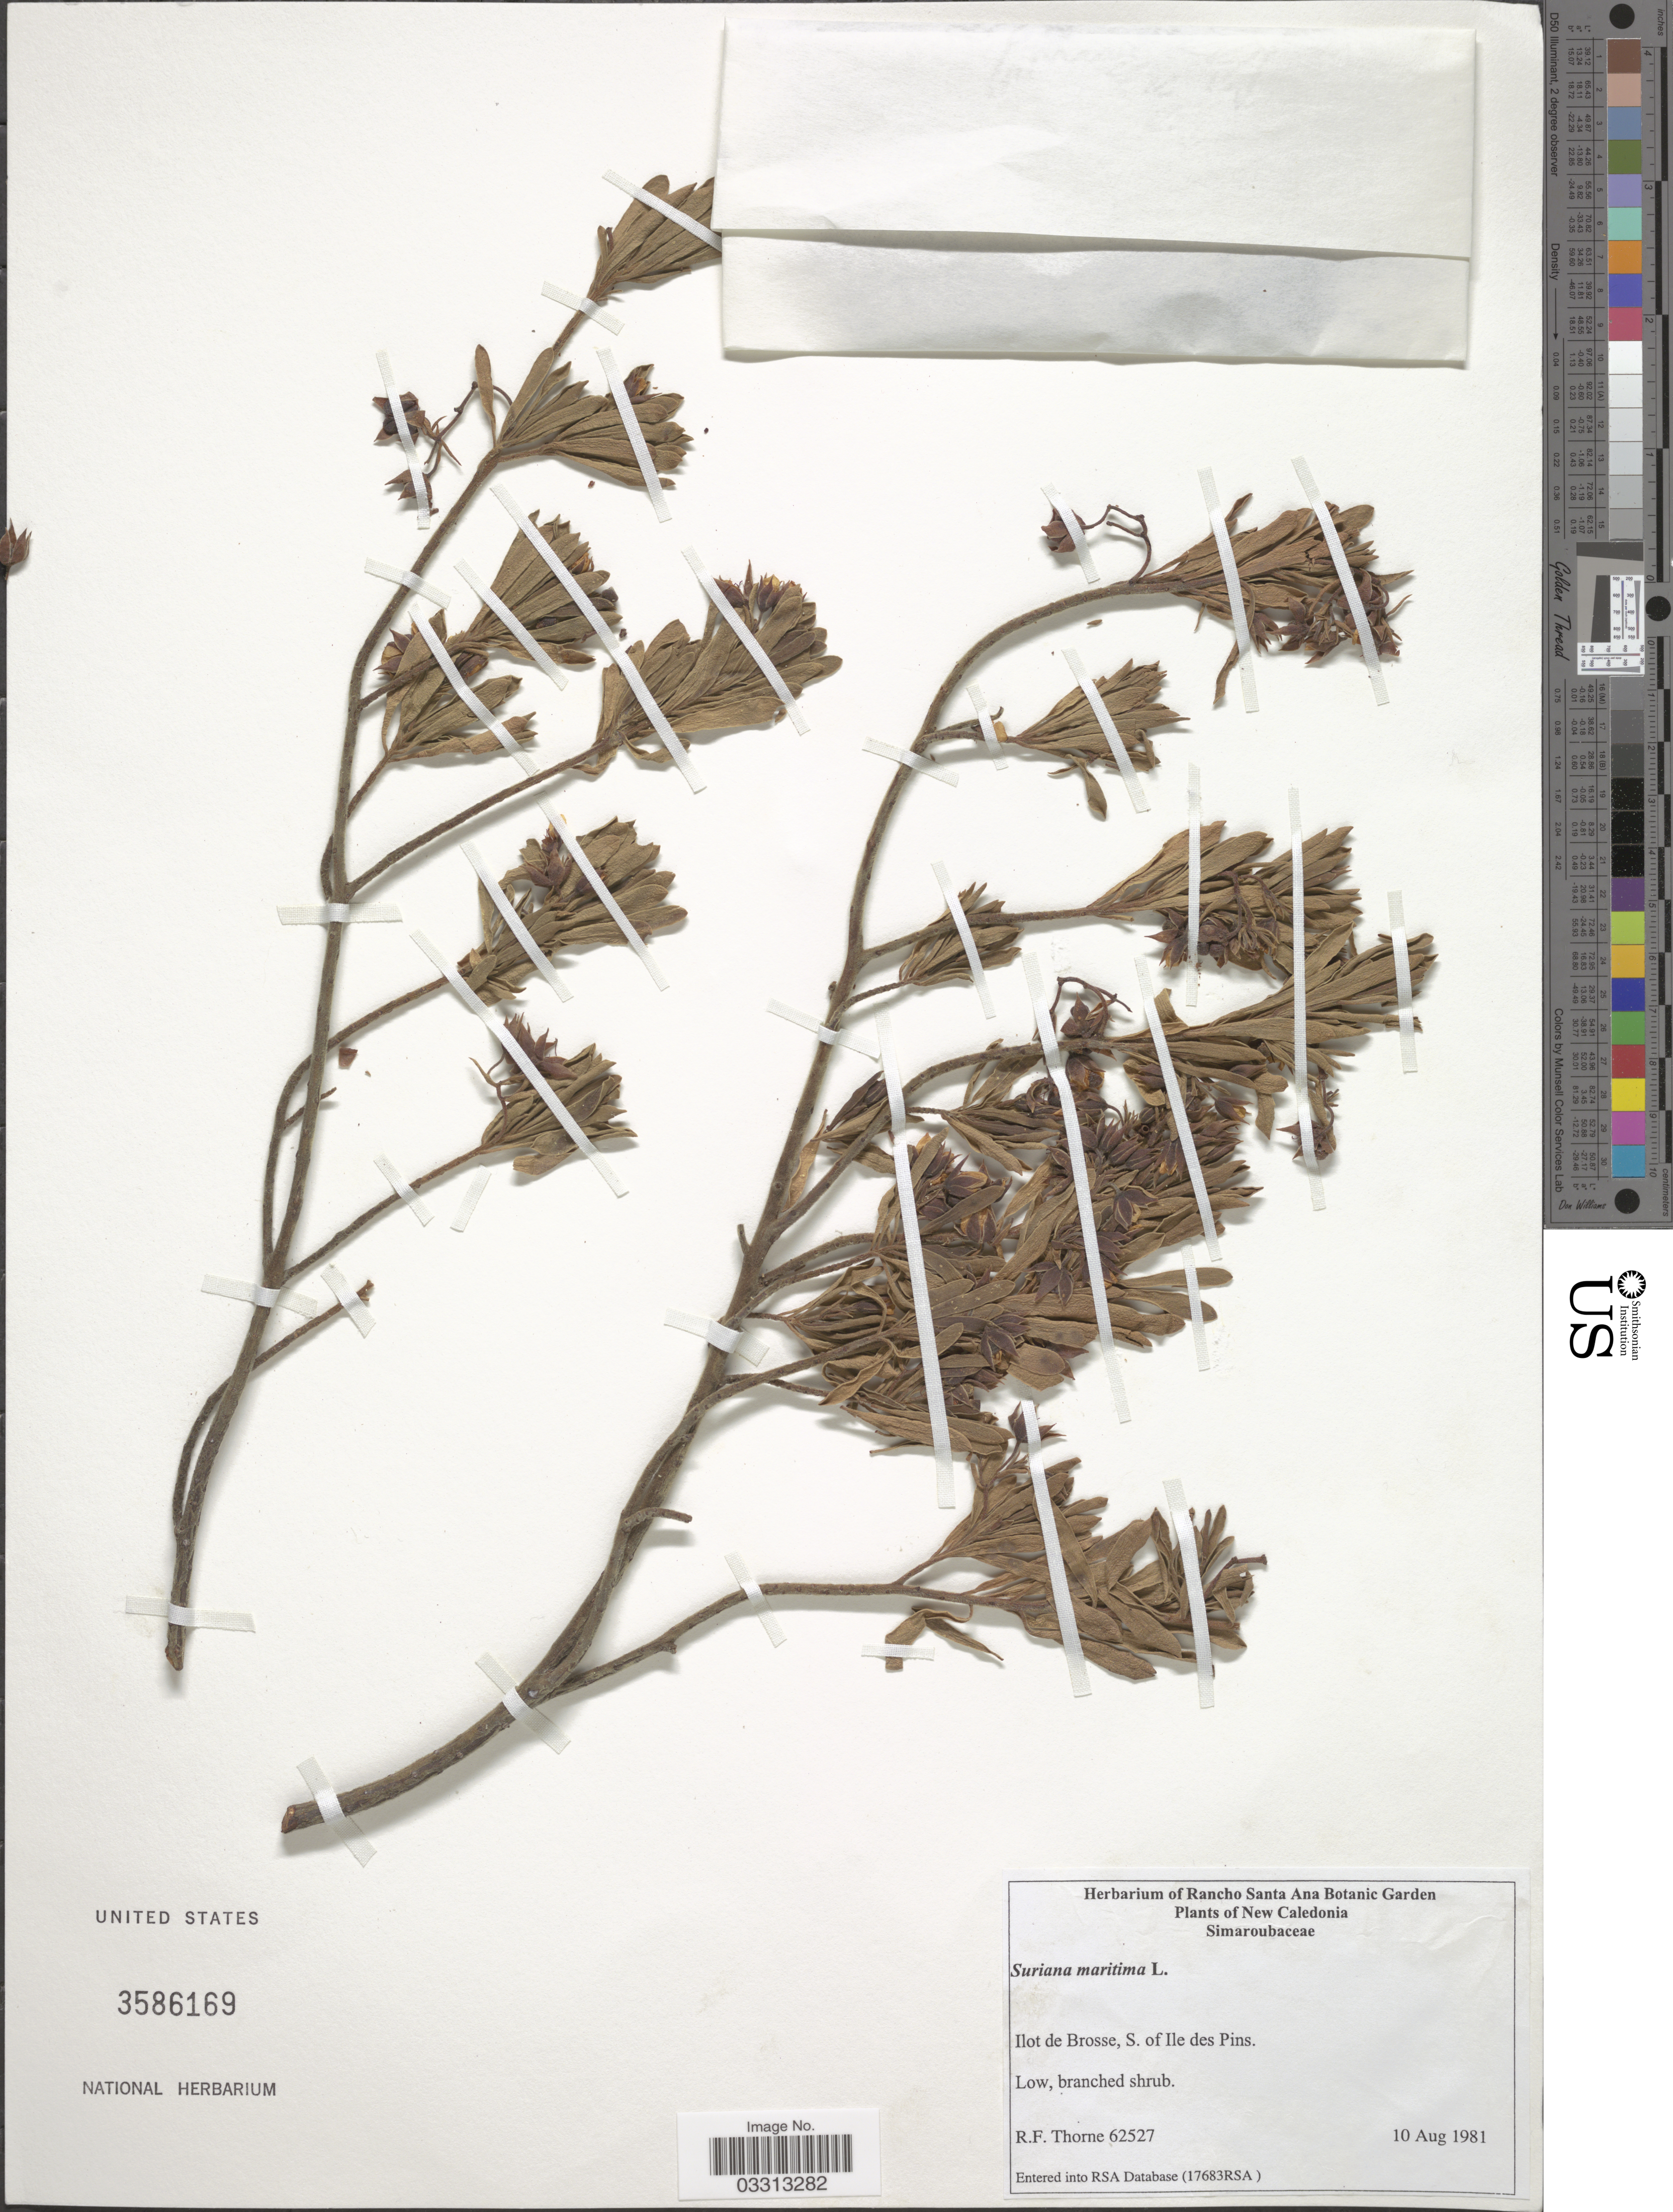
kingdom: Plantae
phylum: Tracheophyta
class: Magnoliopsida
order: Fabales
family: Surianaceae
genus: Suriana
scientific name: Suriana sp.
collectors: R. Thorne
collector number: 62527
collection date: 1981-08-10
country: New Caledonia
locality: Ilot de Brosse, S. of Ile des Pins.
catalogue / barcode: US 3586169